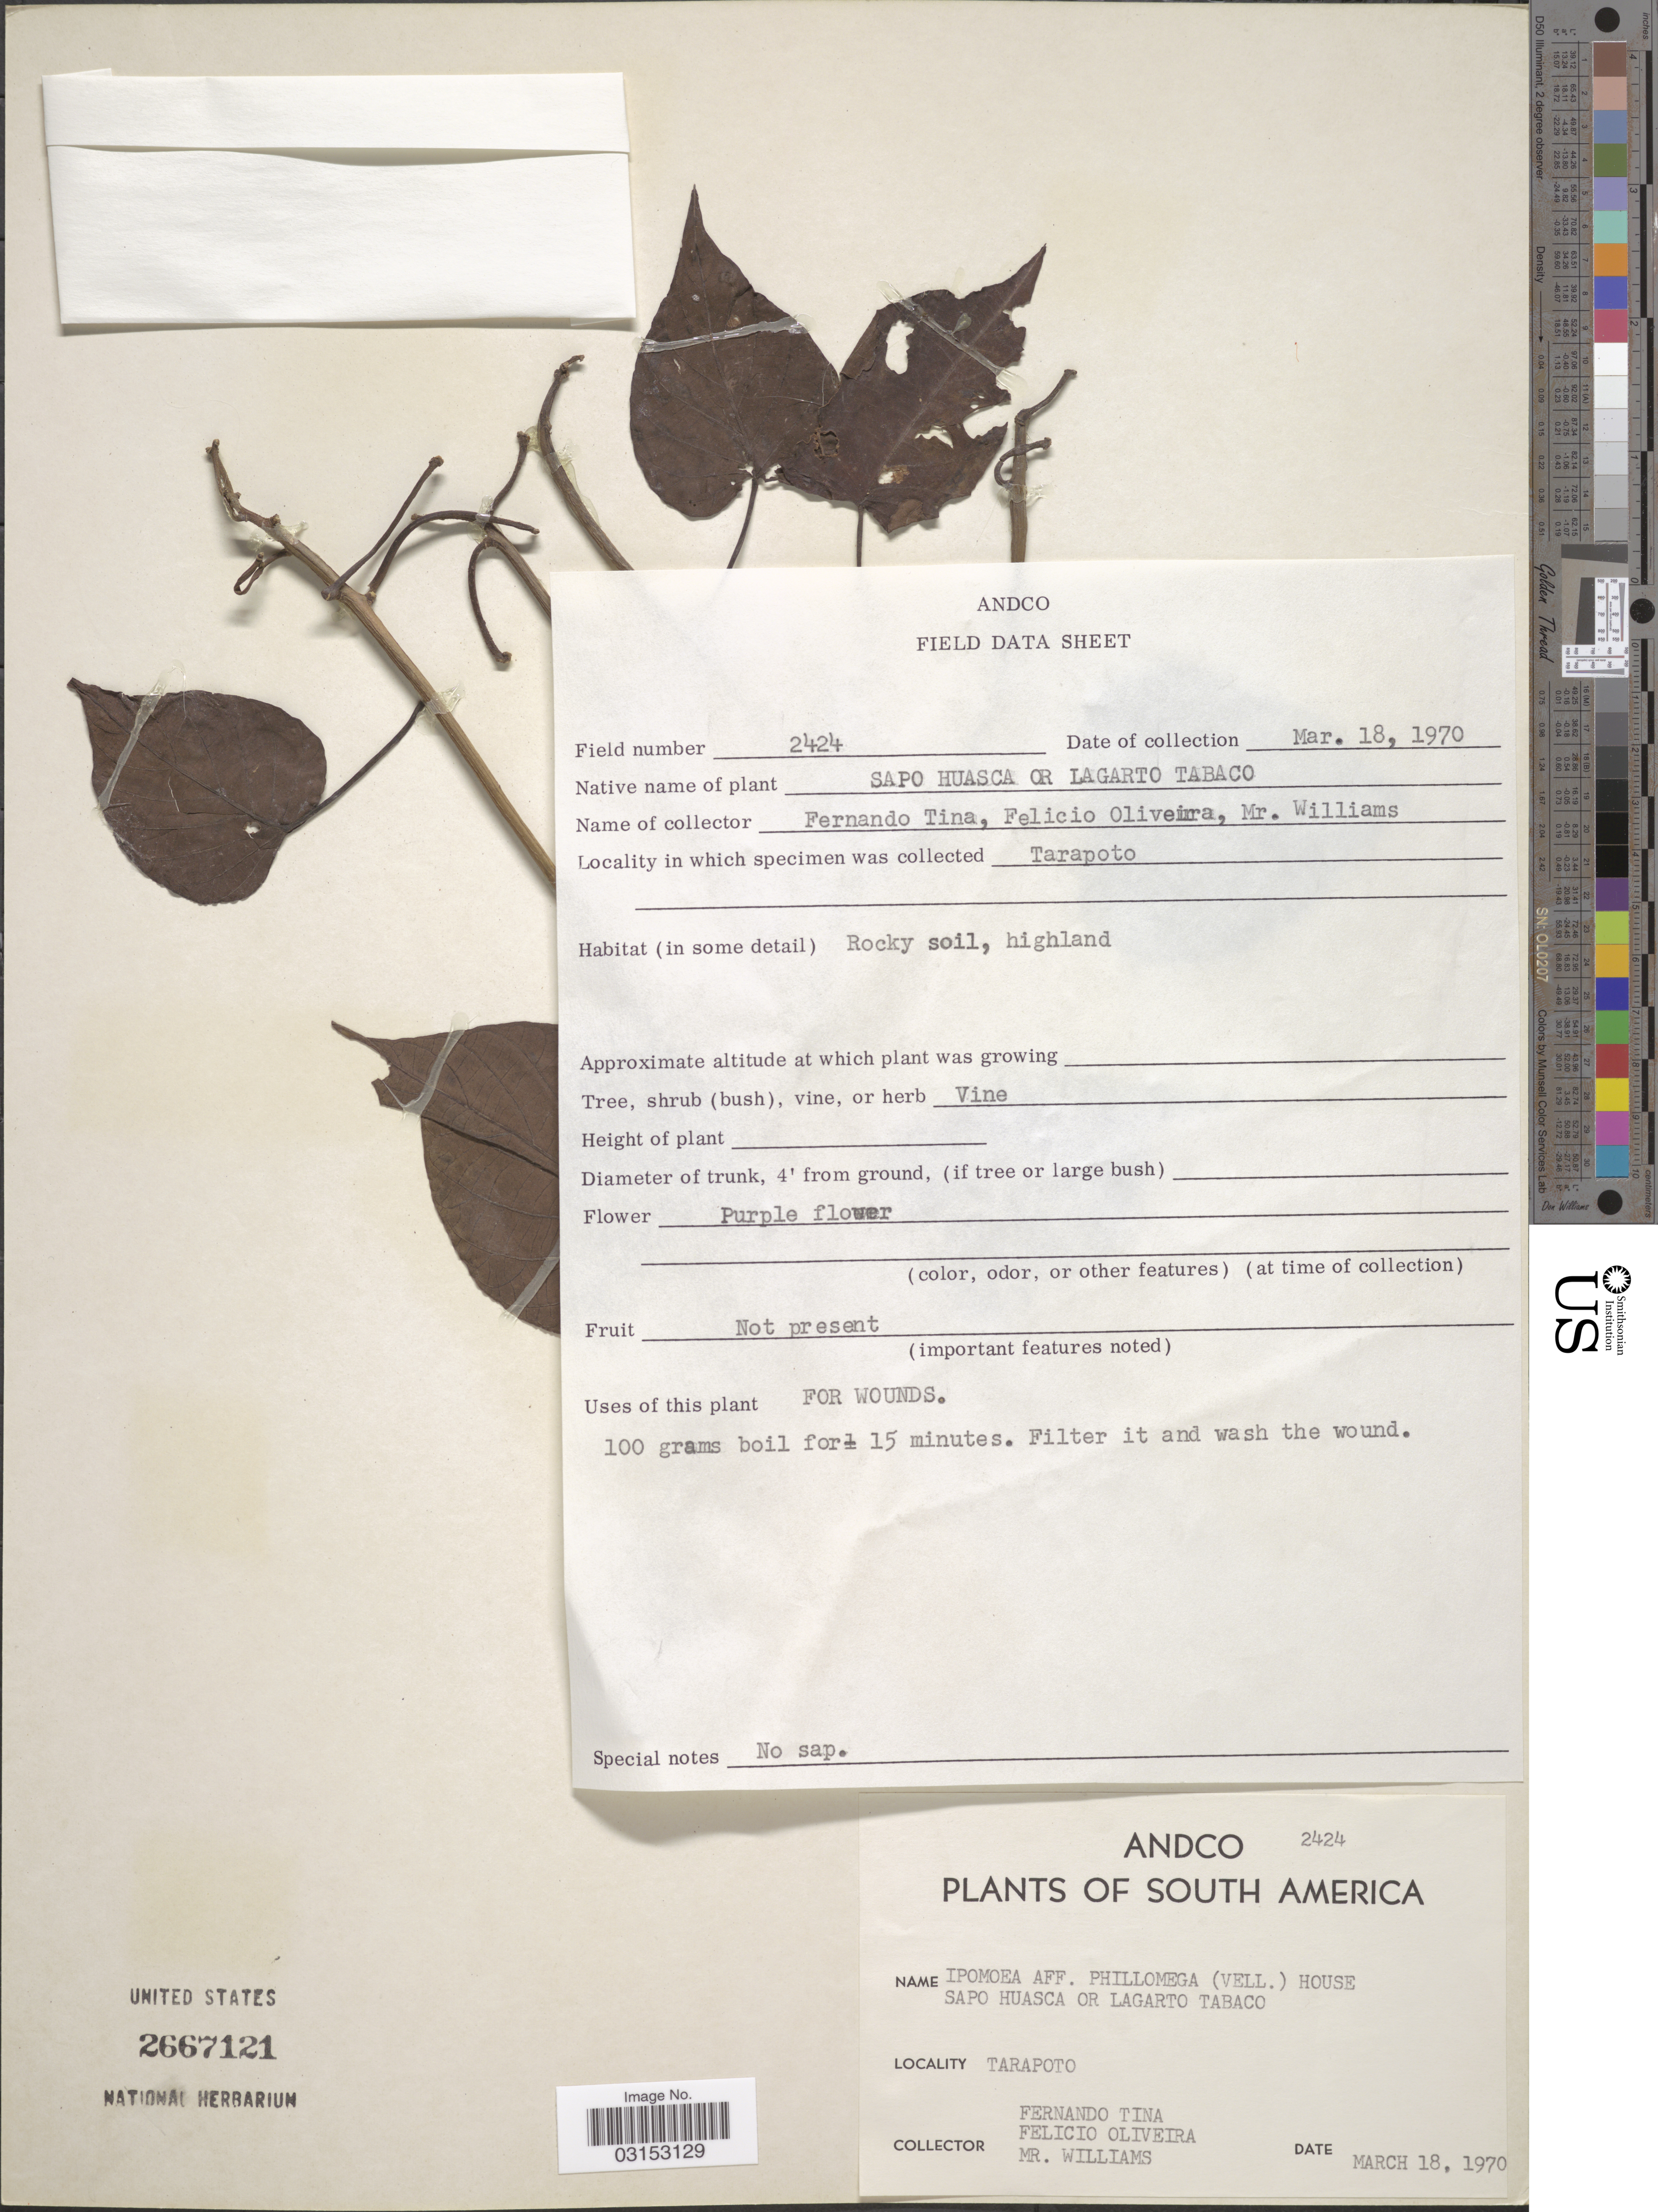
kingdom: Plantae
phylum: Tracheophyta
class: Magnoliopsida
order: Solanales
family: Convolvulaceae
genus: Ipomoea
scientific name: Ipomoea philomega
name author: (Vell.) House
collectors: F. Tina, F. Oliveira & Mr. Williams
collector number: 2424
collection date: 1970-03-18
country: Peru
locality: Andco [unsure placement], Tarapoto. South America.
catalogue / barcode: US 2667121